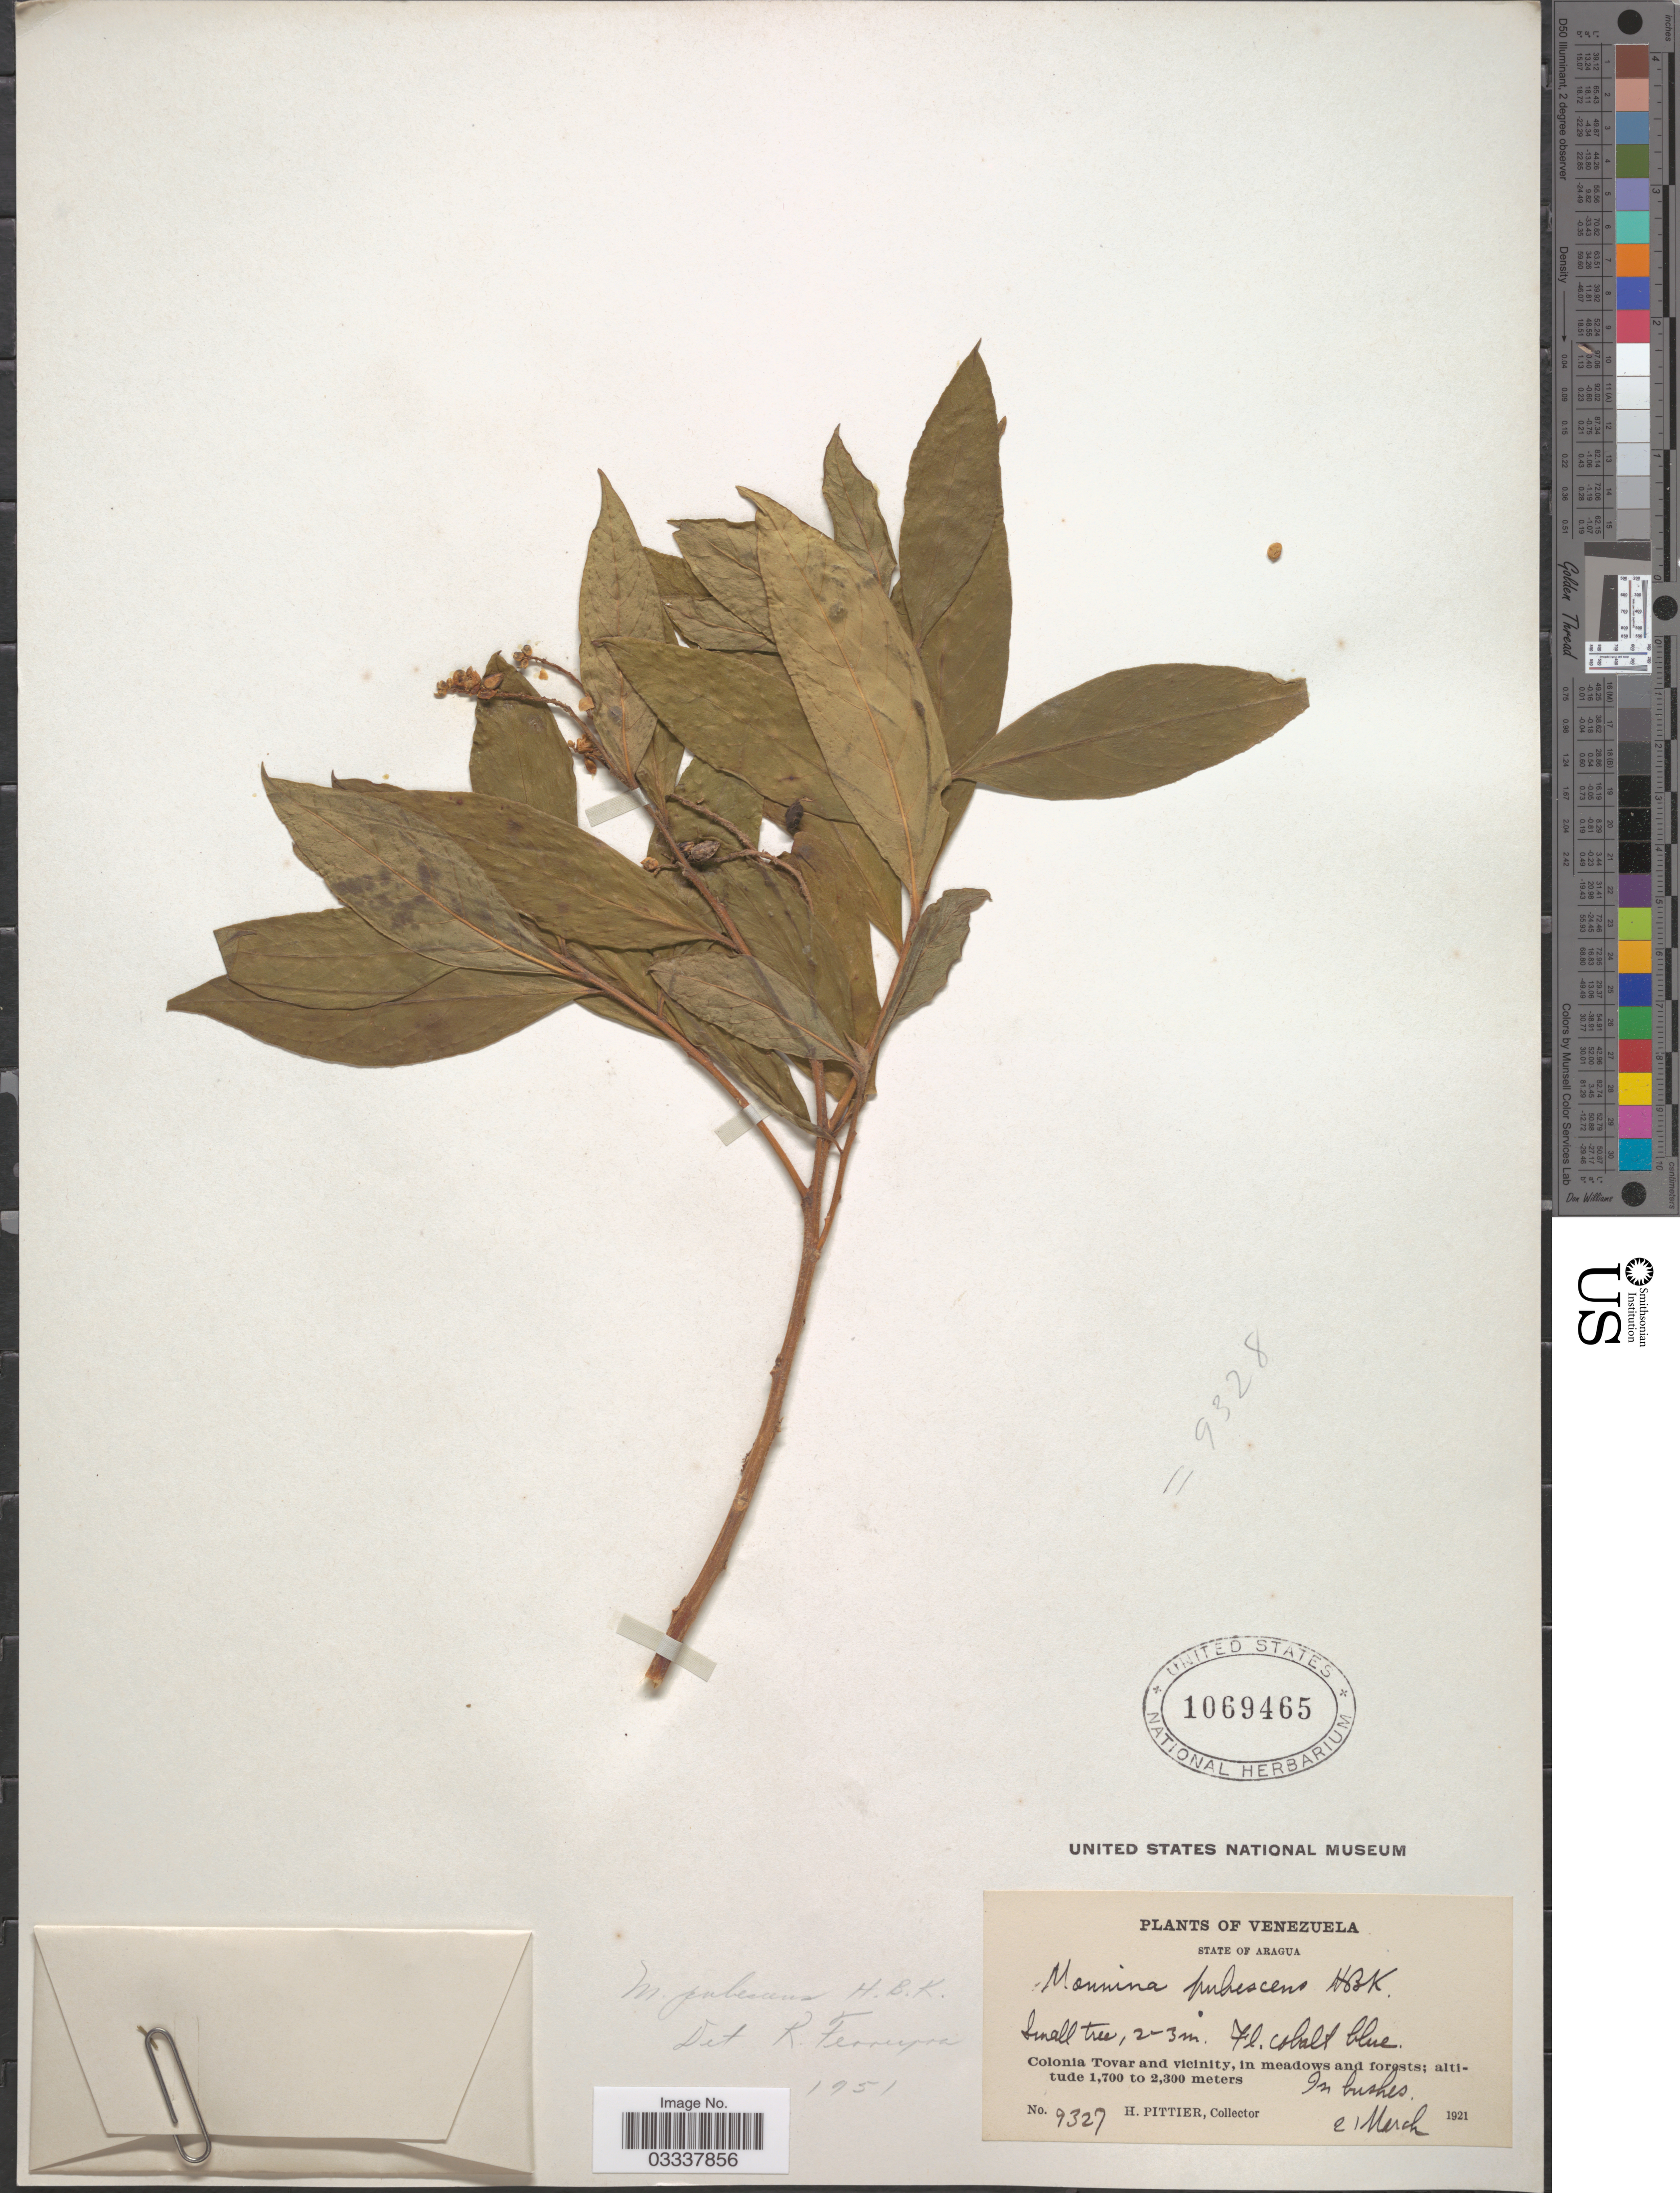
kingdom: Plantae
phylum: Tracheophyta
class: Magnoliopsida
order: Fabales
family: Polygalaceae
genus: Monnina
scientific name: Monnina pubescens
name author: Kunth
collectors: H. F. Pittier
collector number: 9327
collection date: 1921-03-21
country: Venezuela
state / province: Aragua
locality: Colonia Tovar and vicinity.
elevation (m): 1700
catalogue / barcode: US 1069465